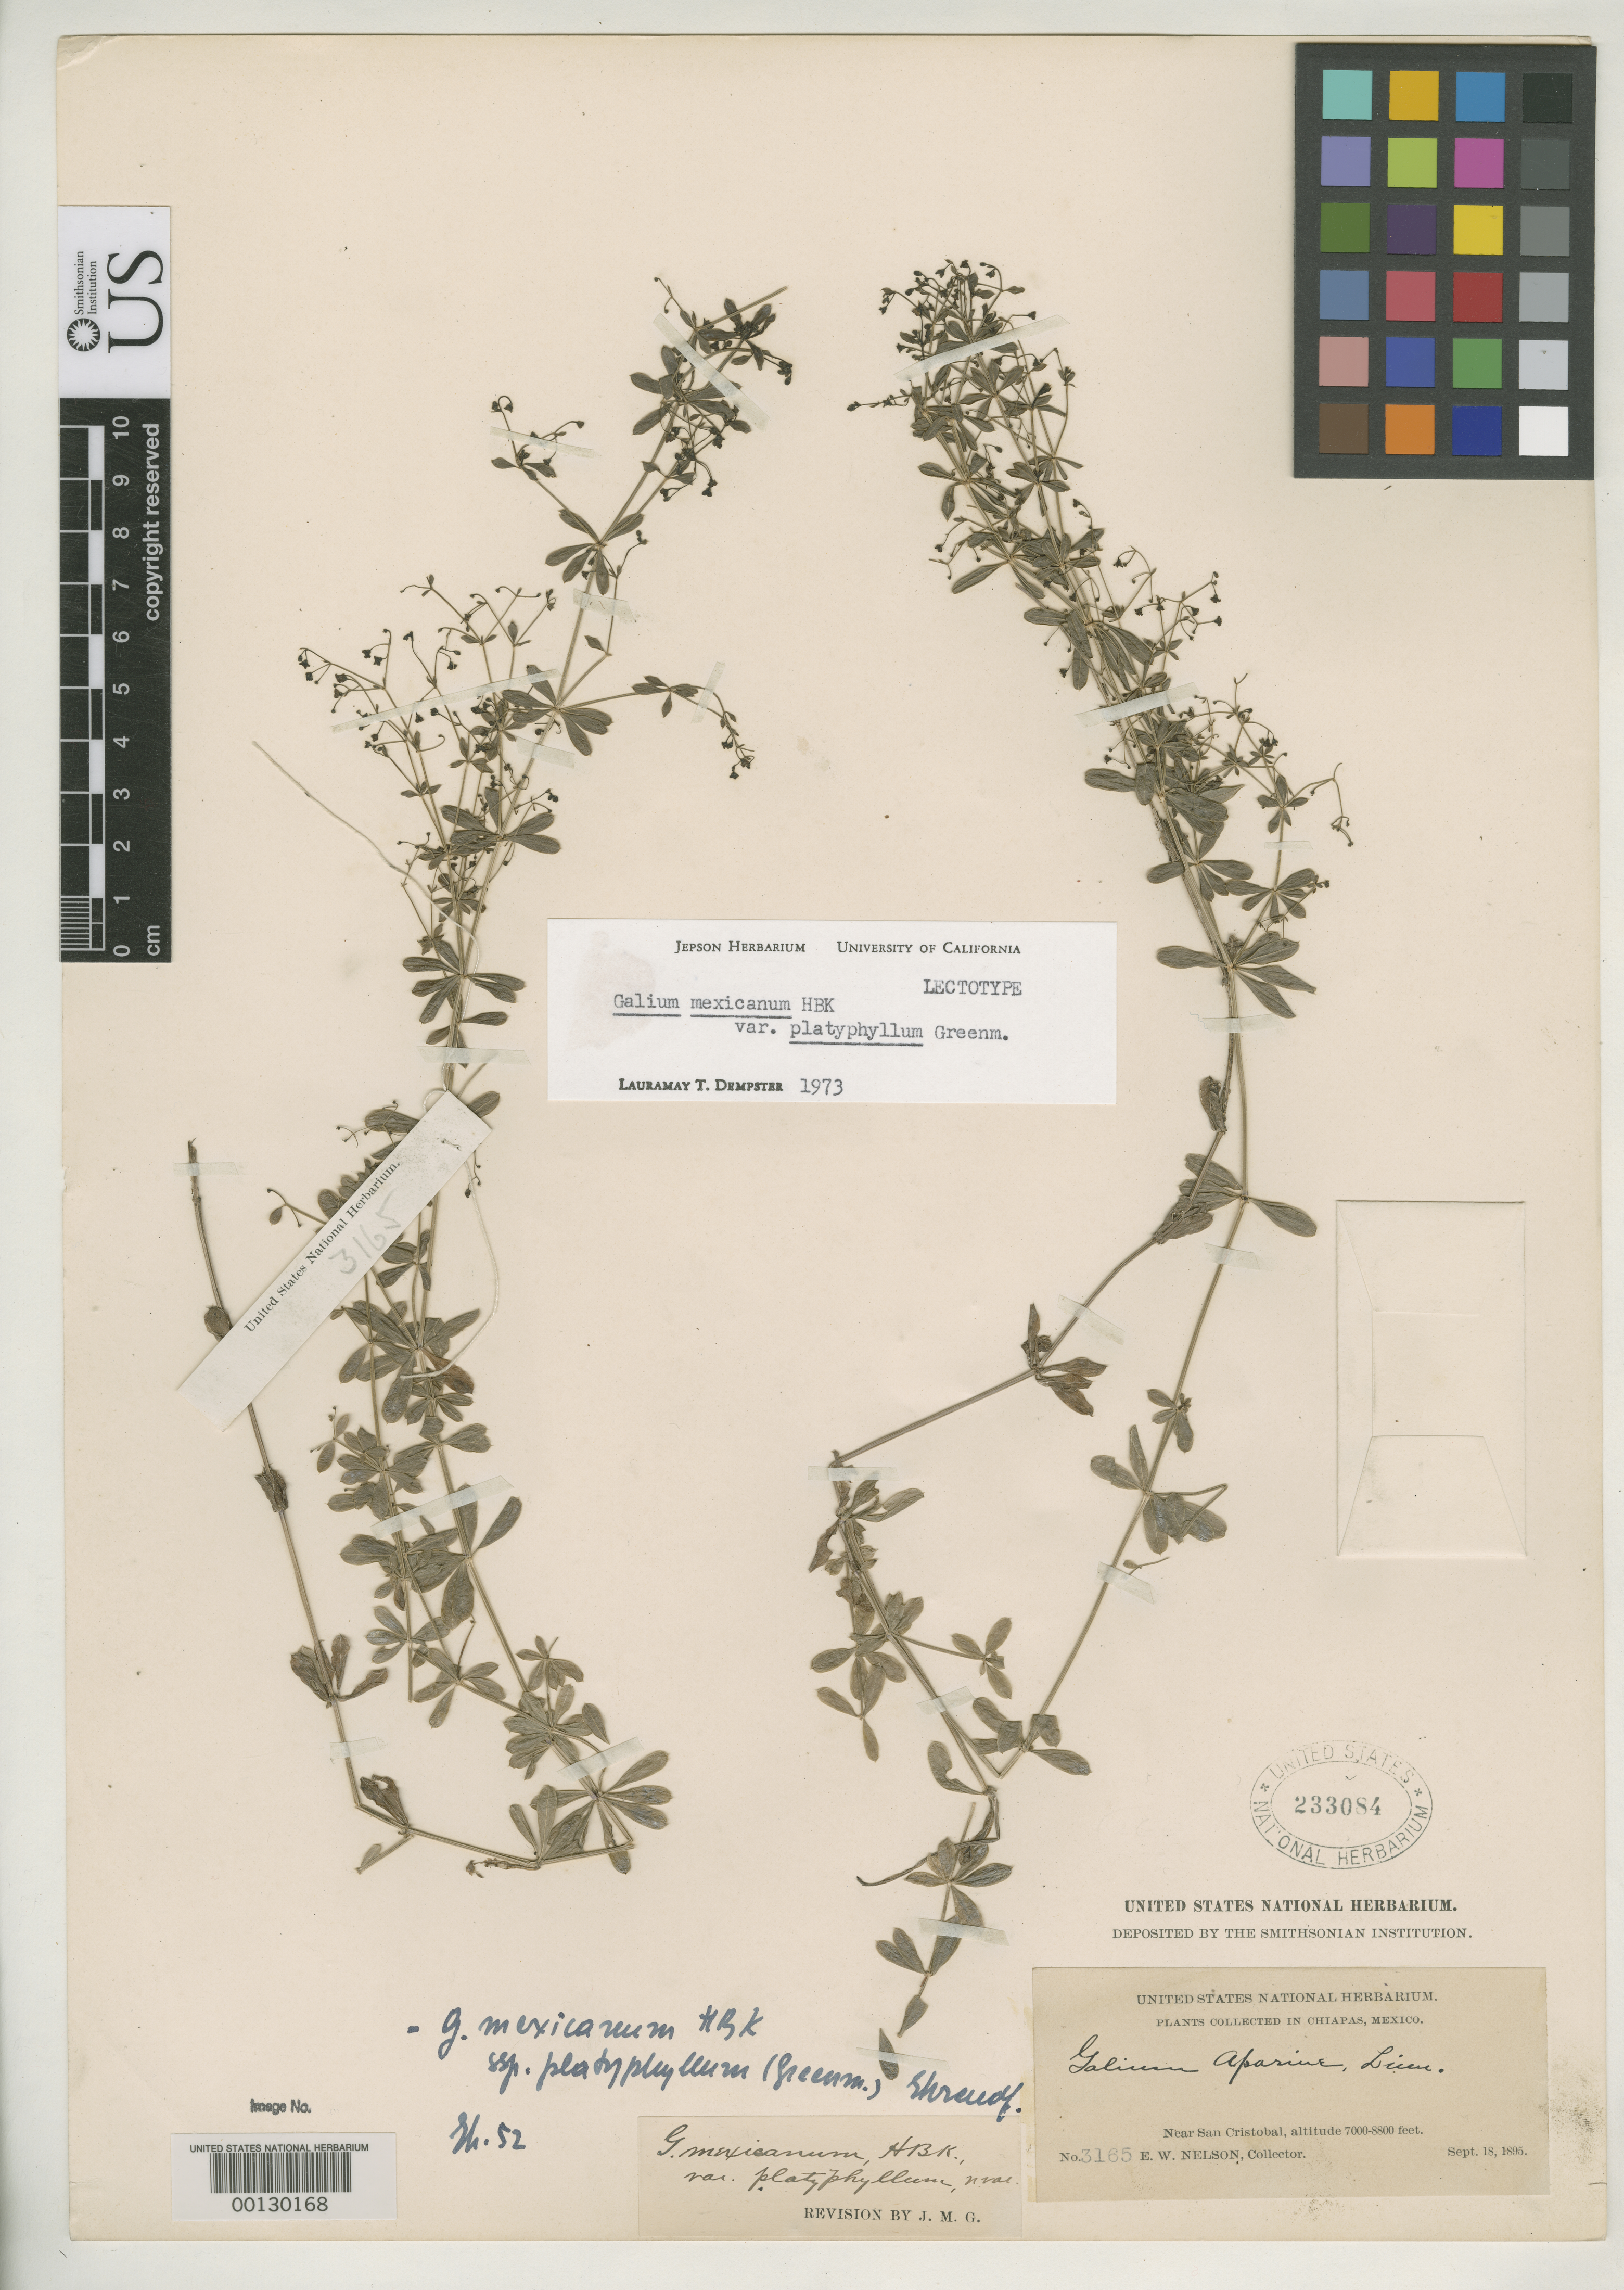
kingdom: Plantae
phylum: Tracheophyta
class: Magnoliopsida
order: Gentianales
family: Rubiaceae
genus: Galium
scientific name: Galium mexicanum var. platyphyllum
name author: Greenm.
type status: Isosyntype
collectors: E. W. Nelson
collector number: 3165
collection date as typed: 18 Sep 1895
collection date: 1895-09-18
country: Mexico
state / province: Chiapas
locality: Near San Cristobal.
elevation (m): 2150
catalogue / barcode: US 233084